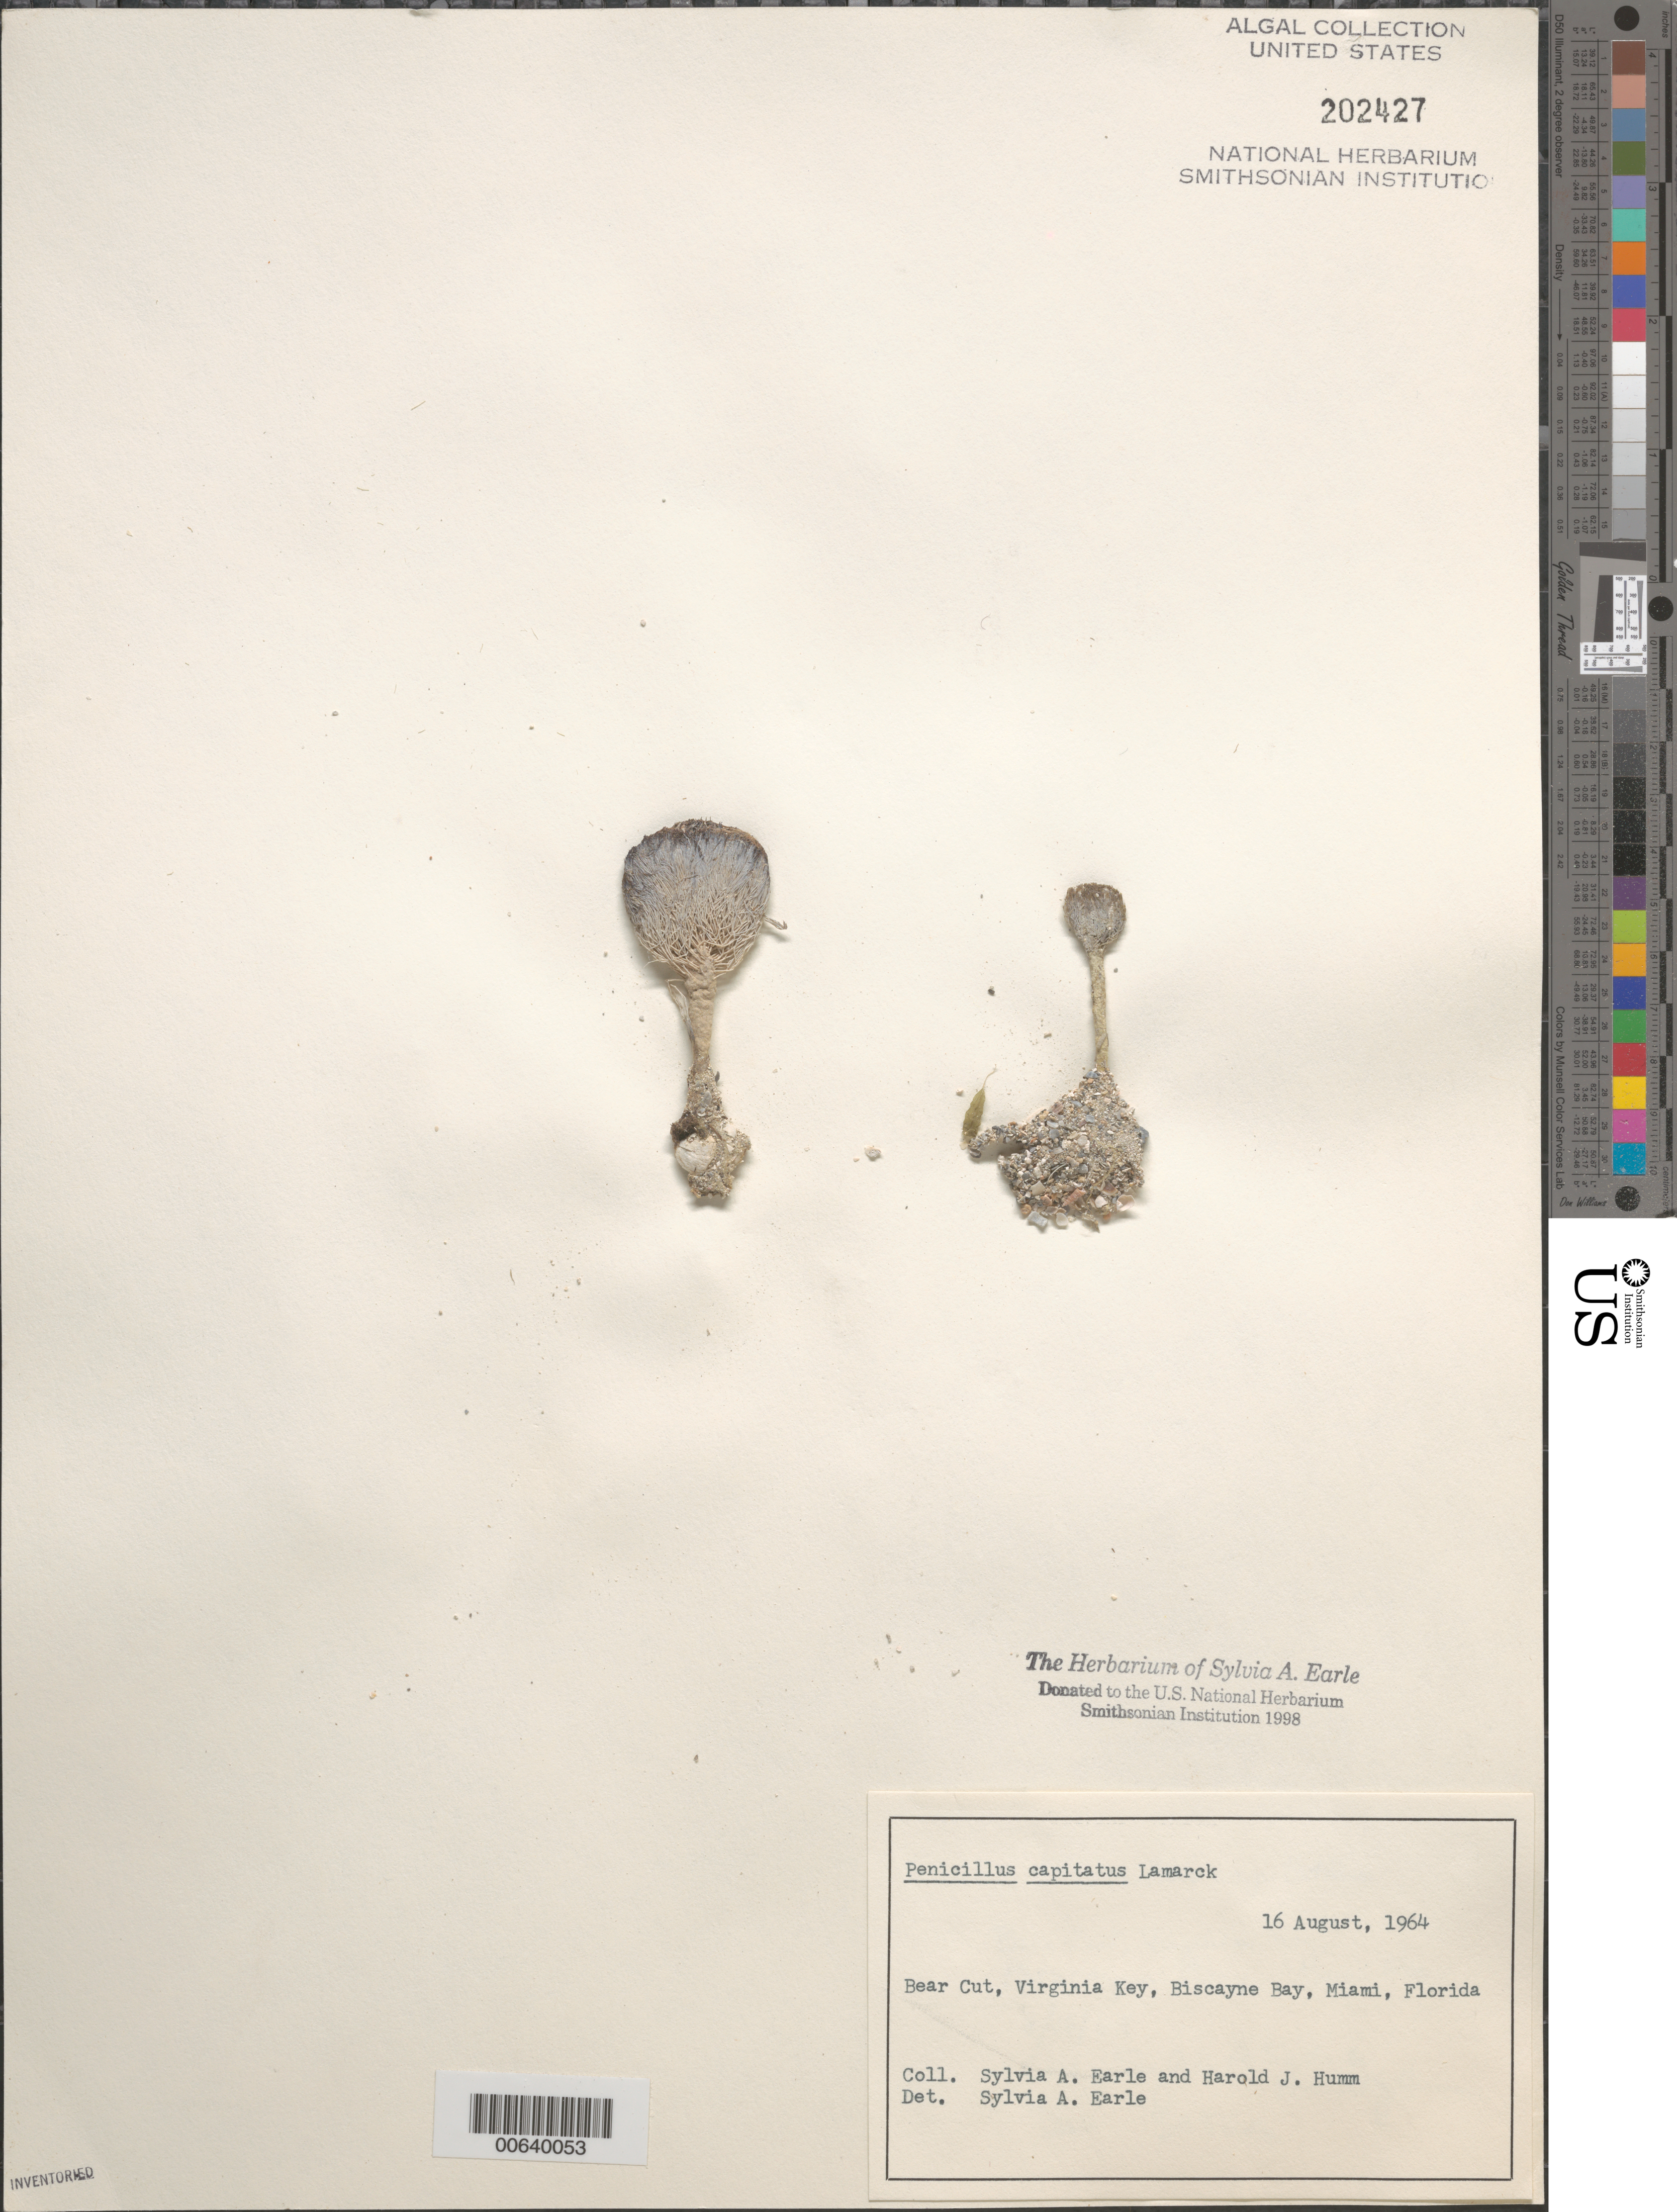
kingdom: Plantae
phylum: Chlorophyta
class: Ulvophyceae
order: Bryopsidales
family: Udoteaceae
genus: Penicillus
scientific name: Penicillus capitatus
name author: Lam.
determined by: Earle, S. A.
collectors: S. A. Earle & H. J. Humm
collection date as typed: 16 Aug 1964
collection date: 1964-08-16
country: United States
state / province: Florida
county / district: Miami-Dade County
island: Virginia Key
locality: Bear Cut, Biscayne Bay, Miami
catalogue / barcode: US 202427